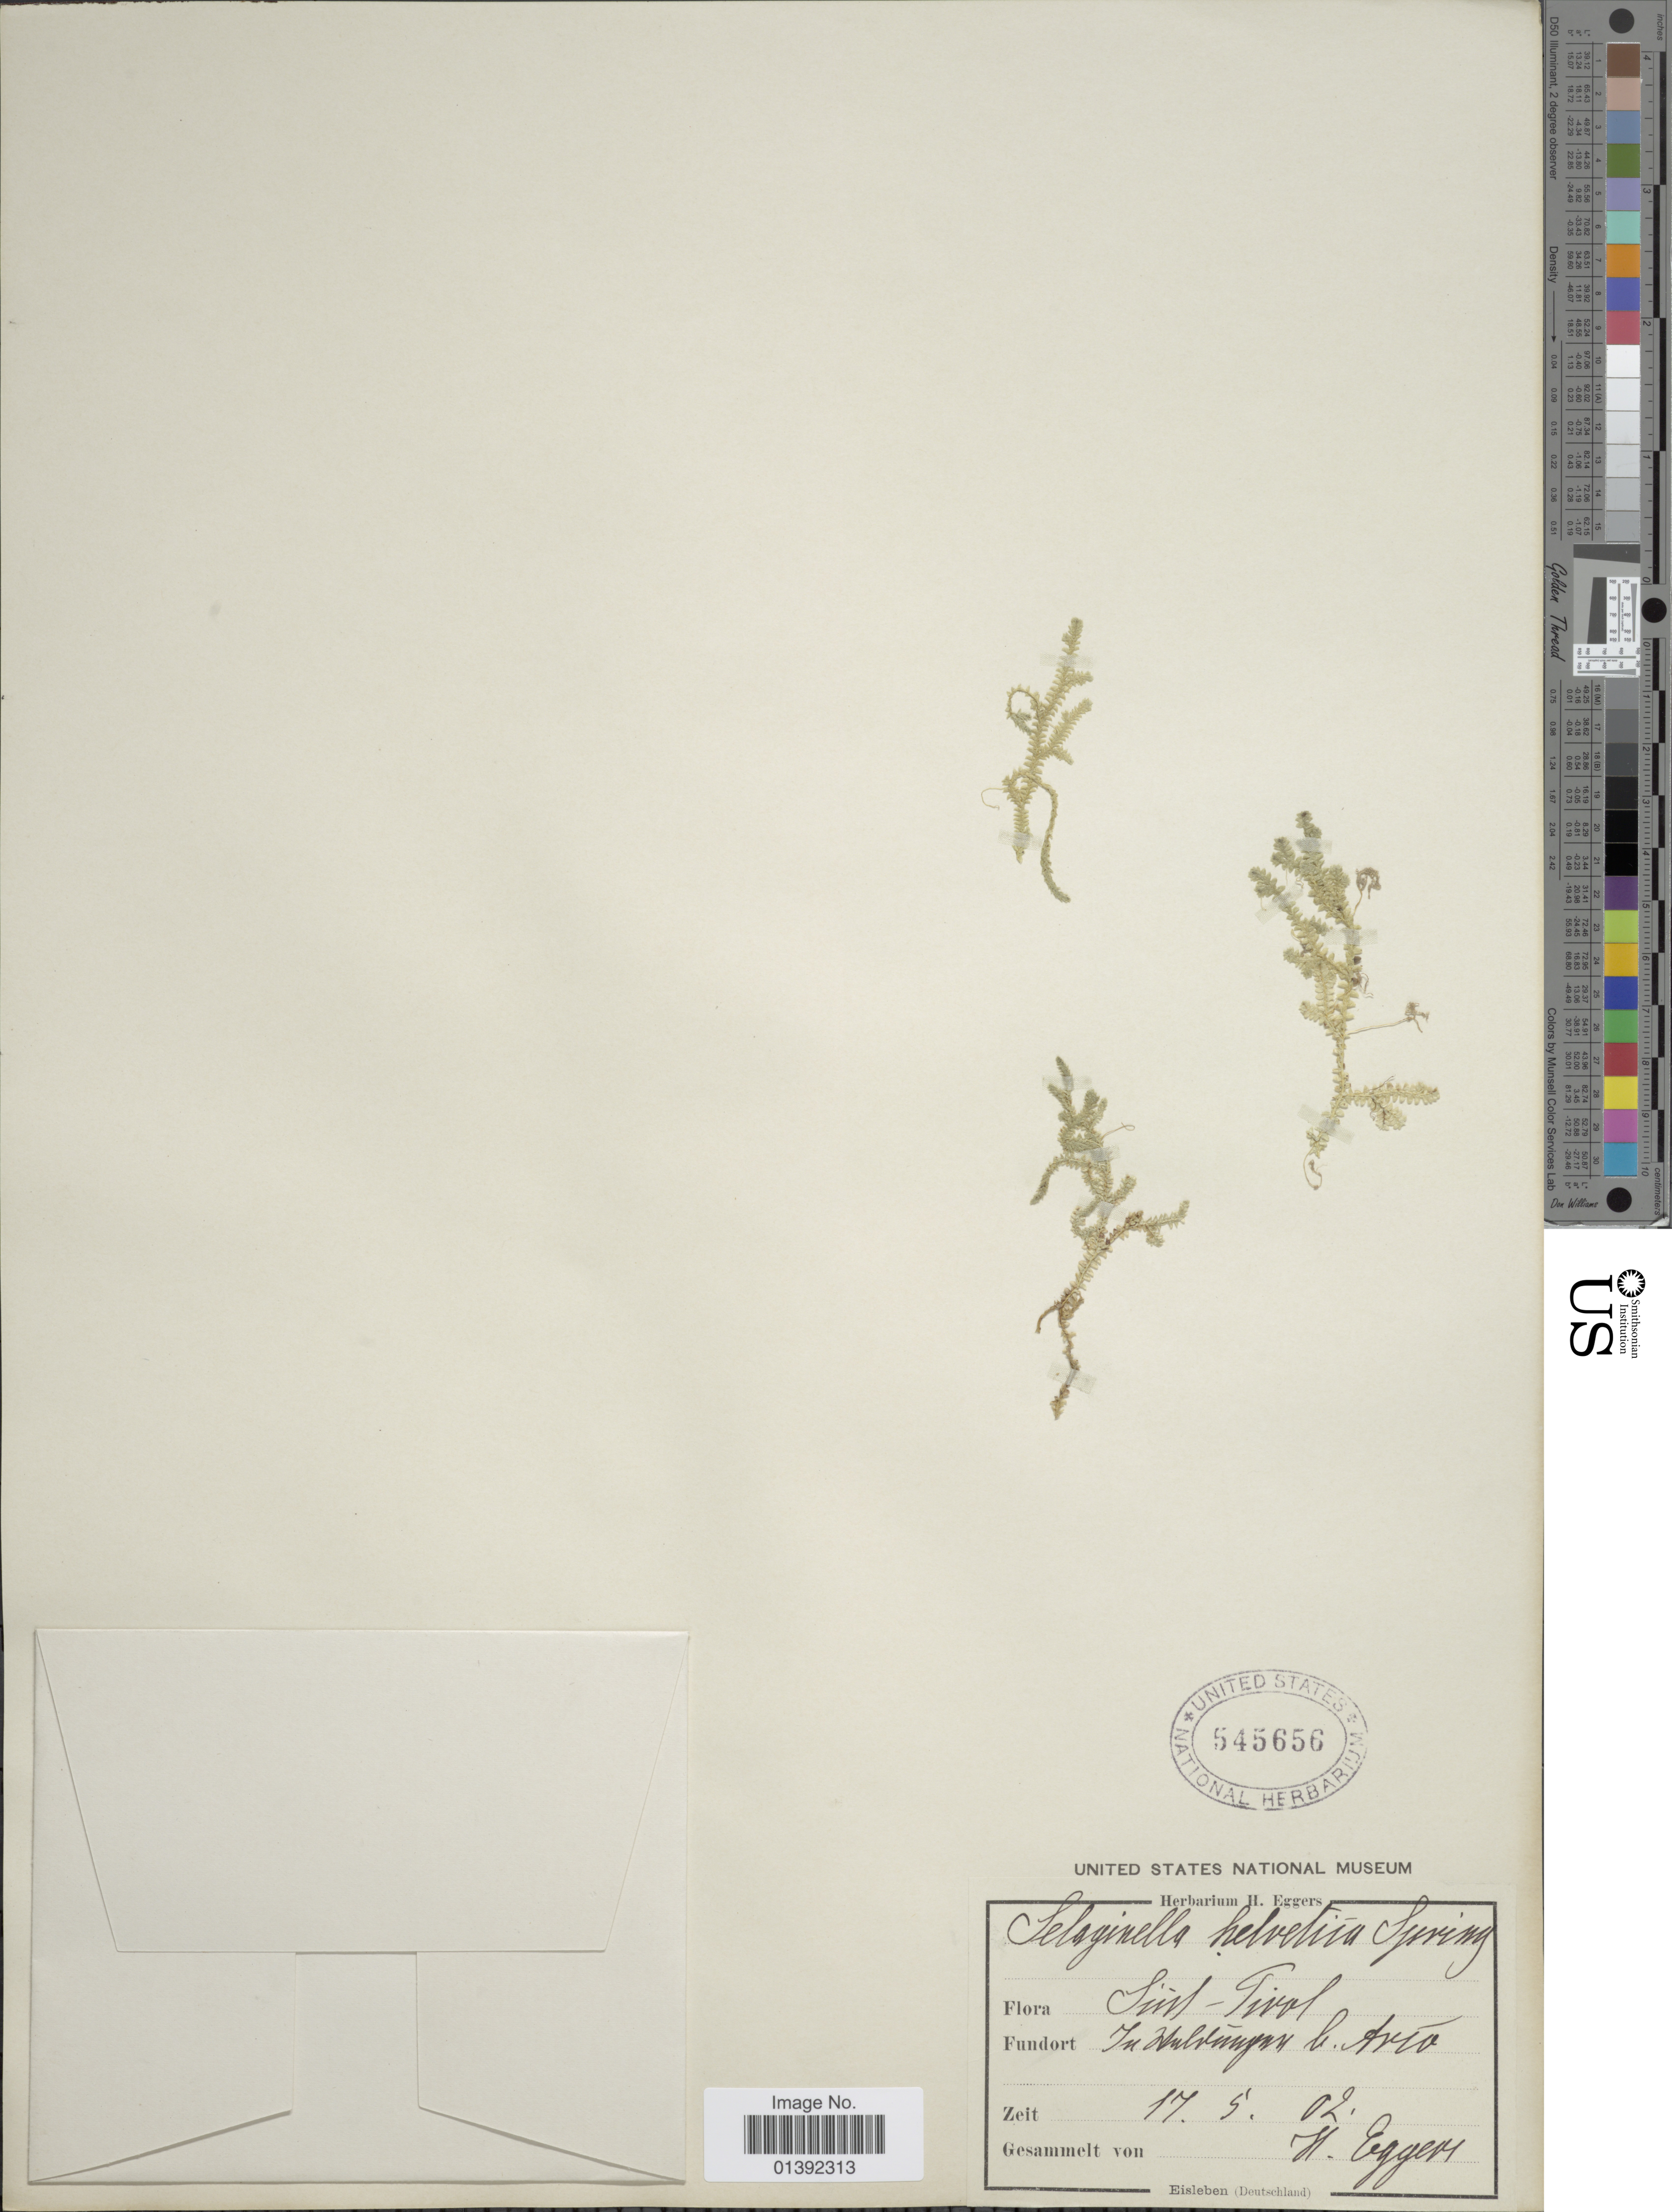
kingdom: Plantae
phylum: Tracheophyta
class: Lycopodiopsida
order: Selaginellales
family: Selaginellaceae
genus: Selaginella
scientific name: Selaginella helvetica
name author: (L.) Spring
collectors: -. Eggers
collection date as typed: Transcribed d/m/y: 17/5/2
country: Italy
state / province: Trentino-Alto Adige/Südtirol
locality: Süd-Tirol [illegible text]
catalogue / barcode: US 545656